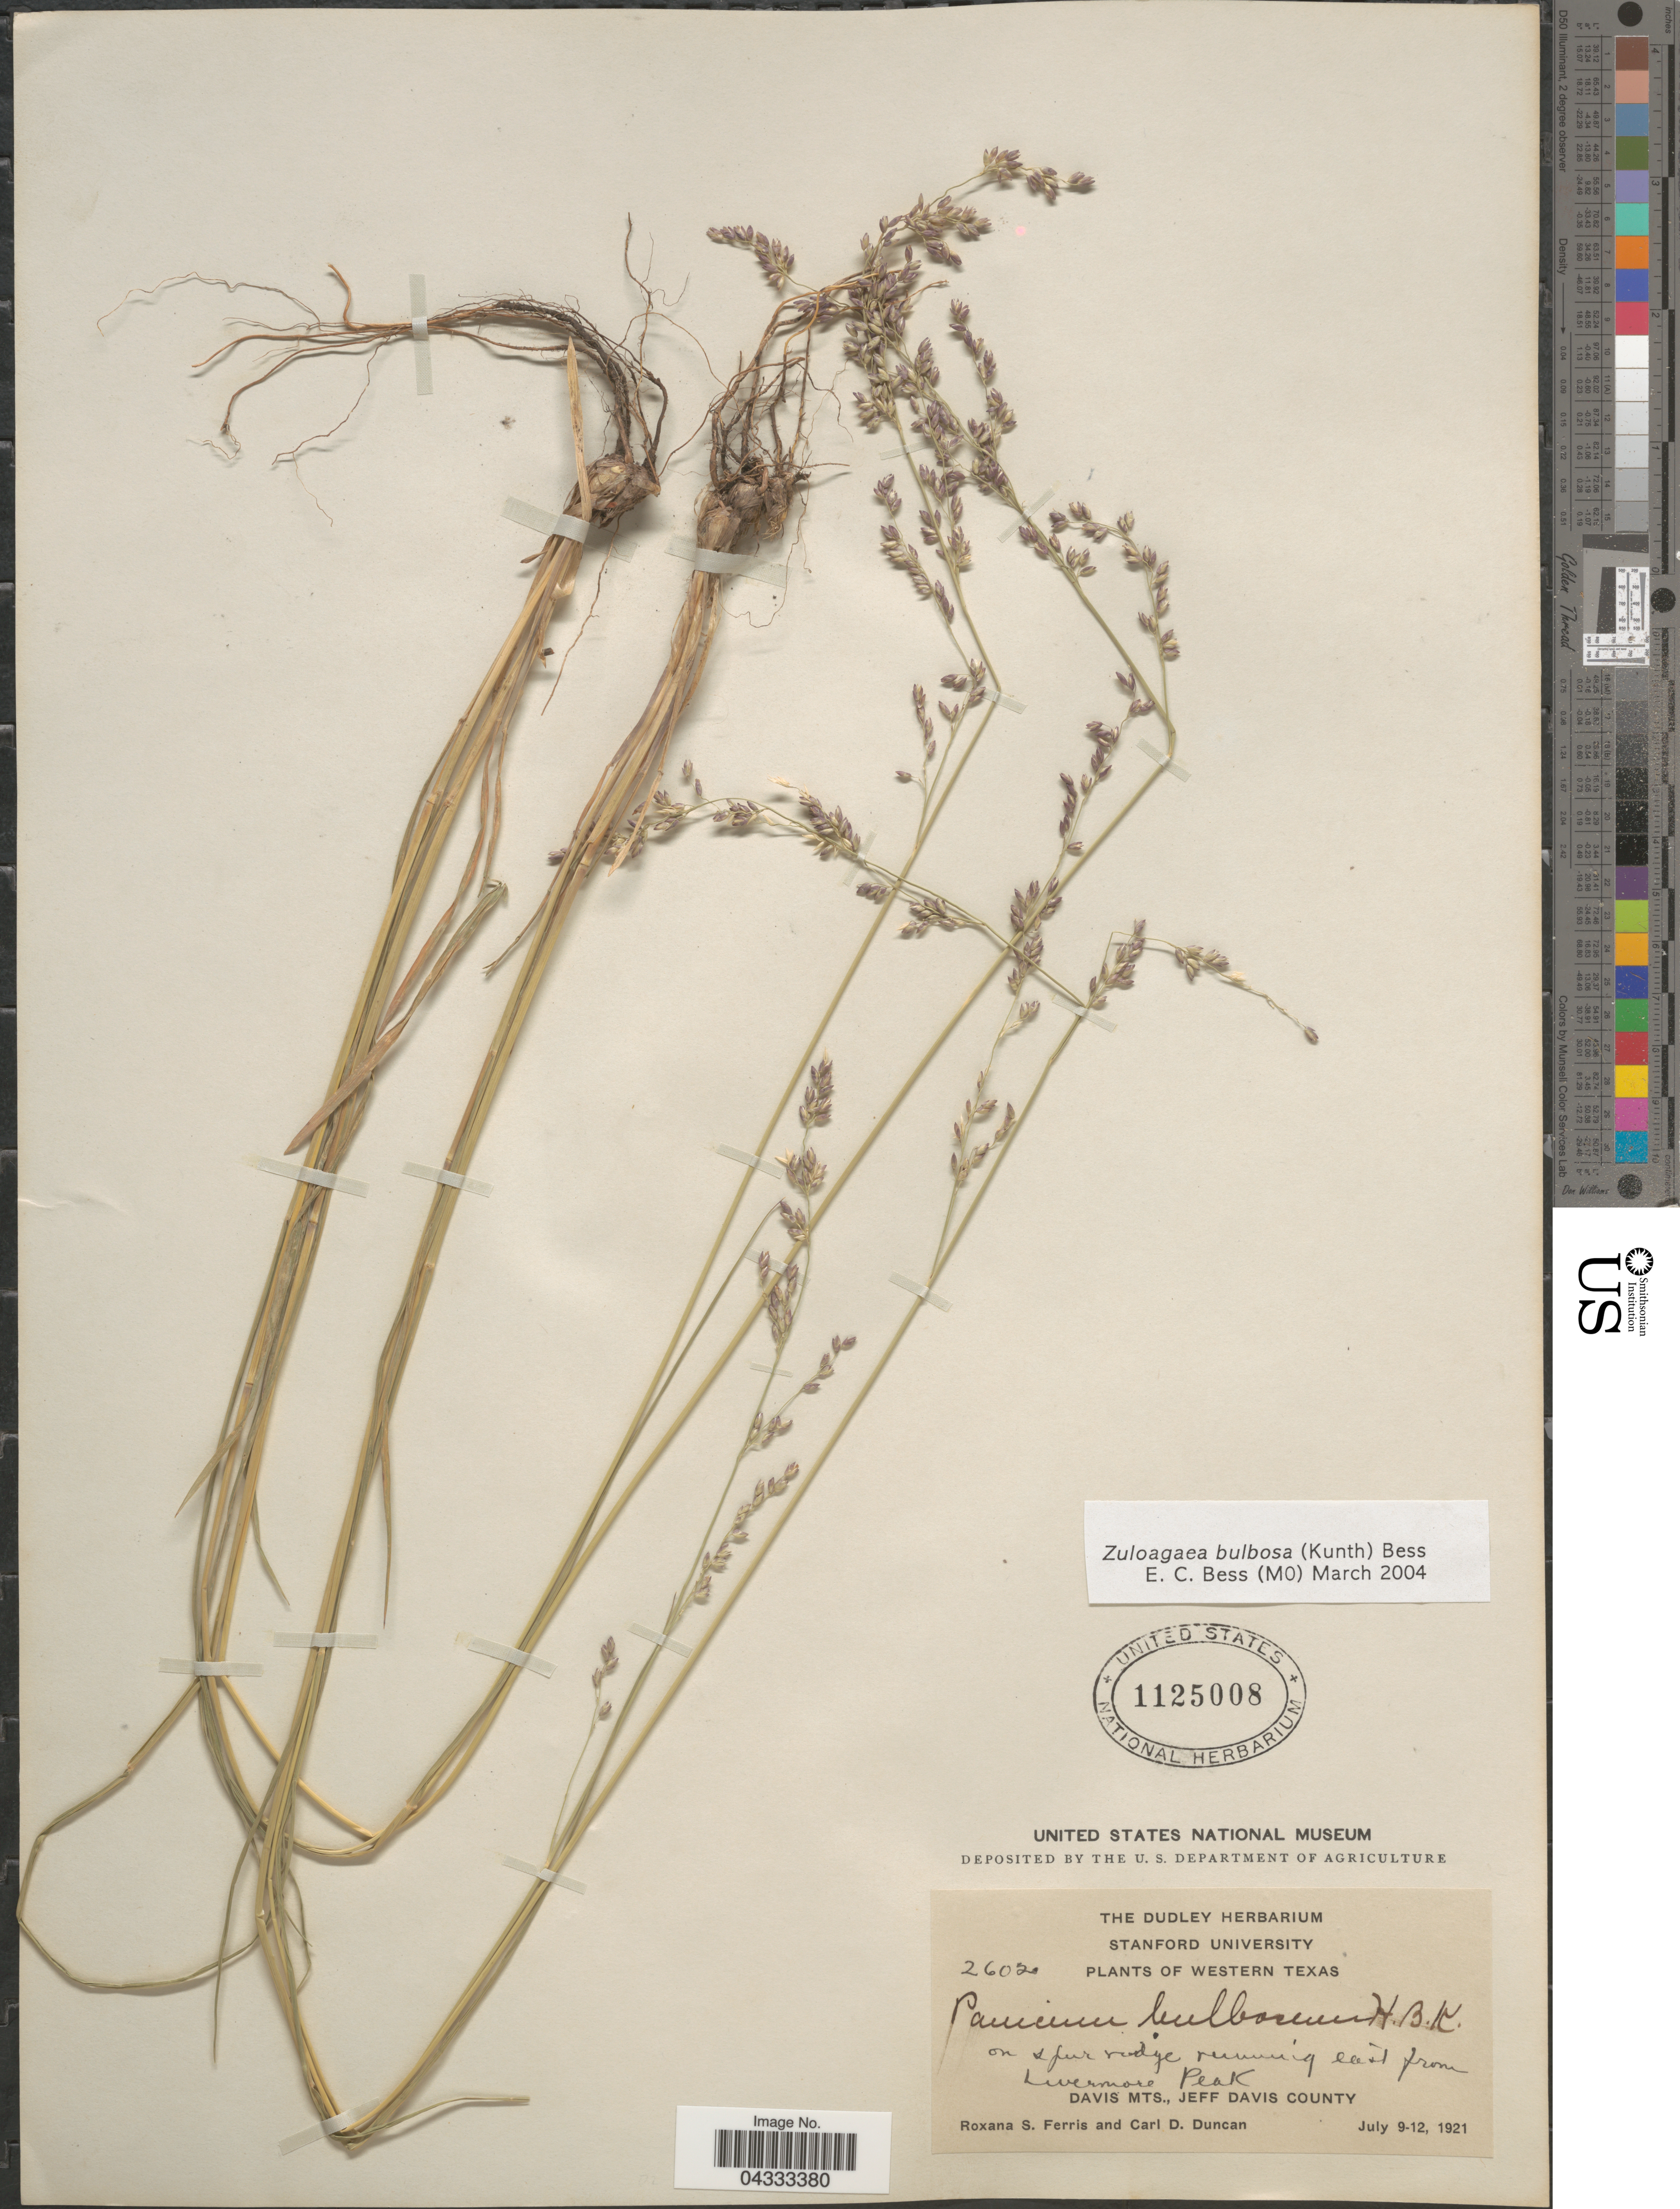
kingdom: Plantae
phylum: Tracheophyta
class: Liliopsida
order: Poales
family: Poaceae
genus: Zuloagaea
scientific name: Zuloagaea bulbosa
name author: (Kunth) E. Bess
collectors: R. S. Ferris & C. Duncan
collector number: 2602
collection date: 1921-07-09/1921-07-12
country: United States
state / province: Texas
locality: Western Texas. On spur ridge running east from Livermore Peak. Davis Mts., Jeff Davis County.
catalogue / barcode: US 1125008